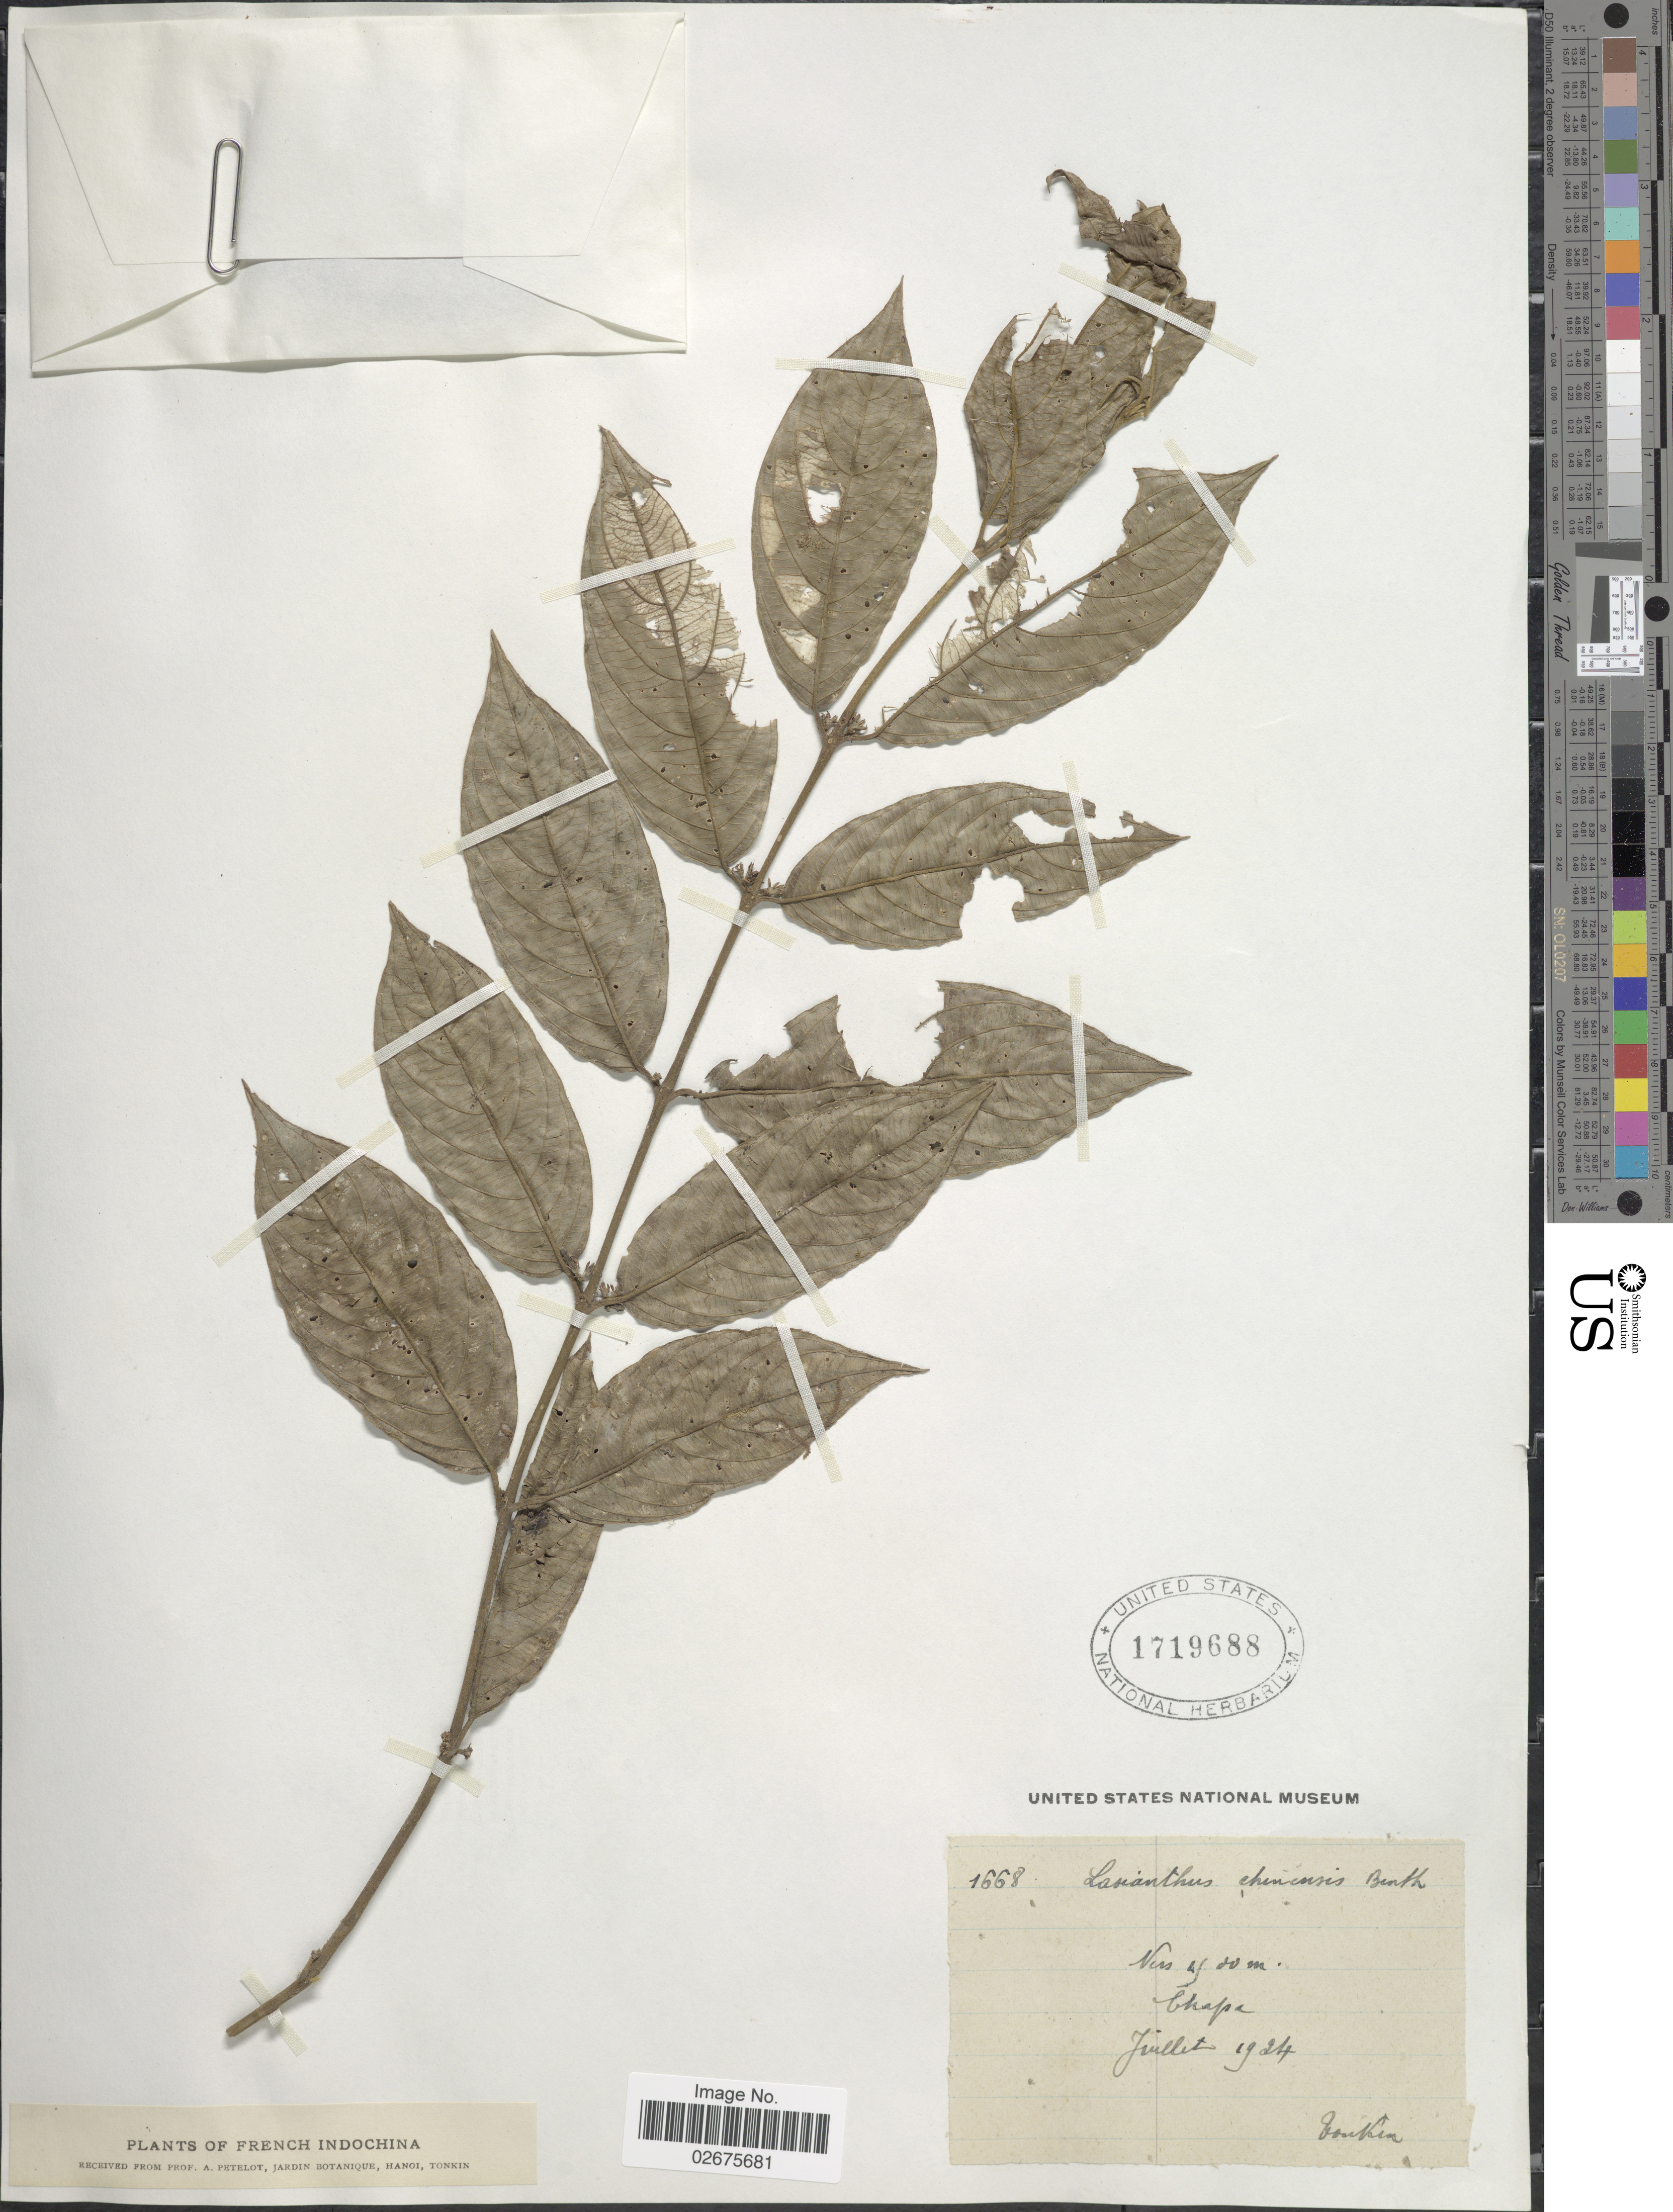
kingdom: Plantae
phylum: Tracheophyta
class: Magnoliopsida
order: Gentianales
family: Rubiaceae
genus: Lasianthus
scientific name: Lasianthus chinensis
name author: (Champ. ex Benth.) Benth.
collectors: A. Petelot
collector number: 1668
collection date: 1924-07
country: Vietnam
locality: Tonkin, Chapa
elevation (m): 1900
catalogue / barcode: US 1719688